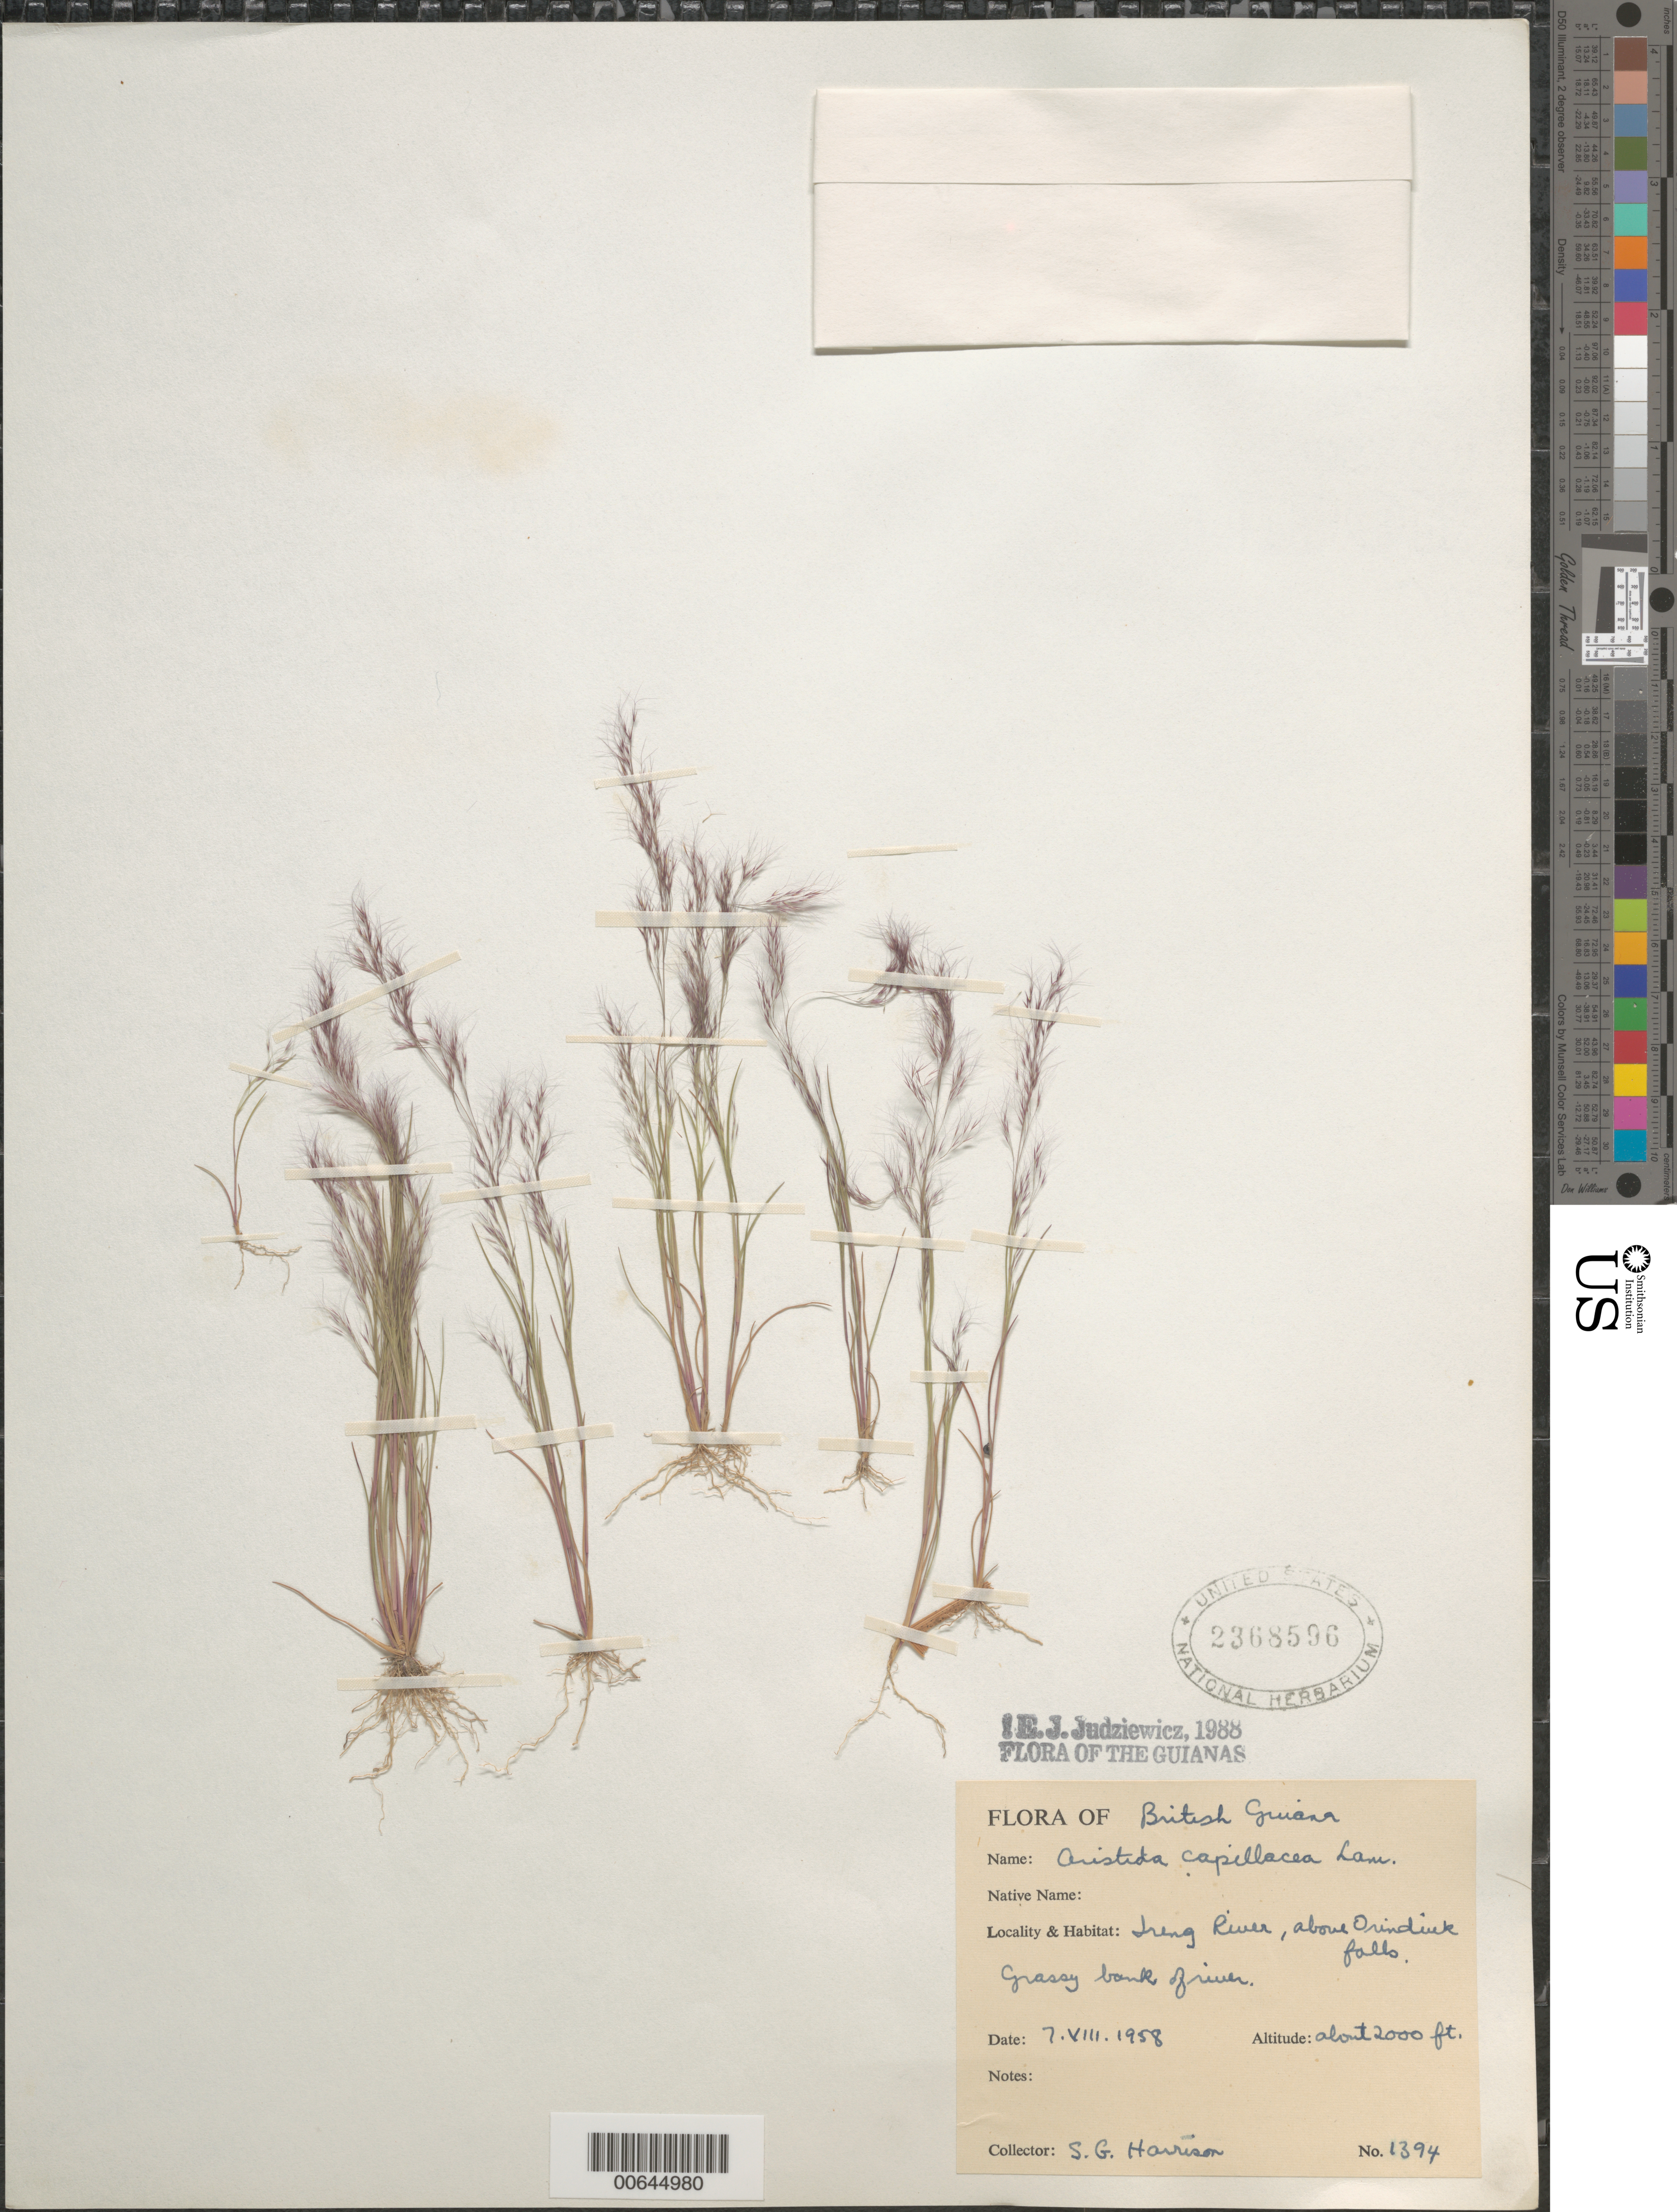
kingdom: Plantae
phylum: Tracheophyta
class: Liliopsida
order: Poales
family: Poaceae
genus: Aristida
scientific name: Aristida capillacea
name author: Lam.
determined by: Judziewicz, E. J.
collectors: S. G. Harrison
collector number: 1394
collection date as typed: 7-Aug-58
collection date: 1958-08-07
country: Guyana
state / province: Potaro-Siparuni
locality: Orinduik Falls, Ireng River, above falls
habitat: Grassy bank of river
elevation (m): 610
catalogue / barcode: US 2368596